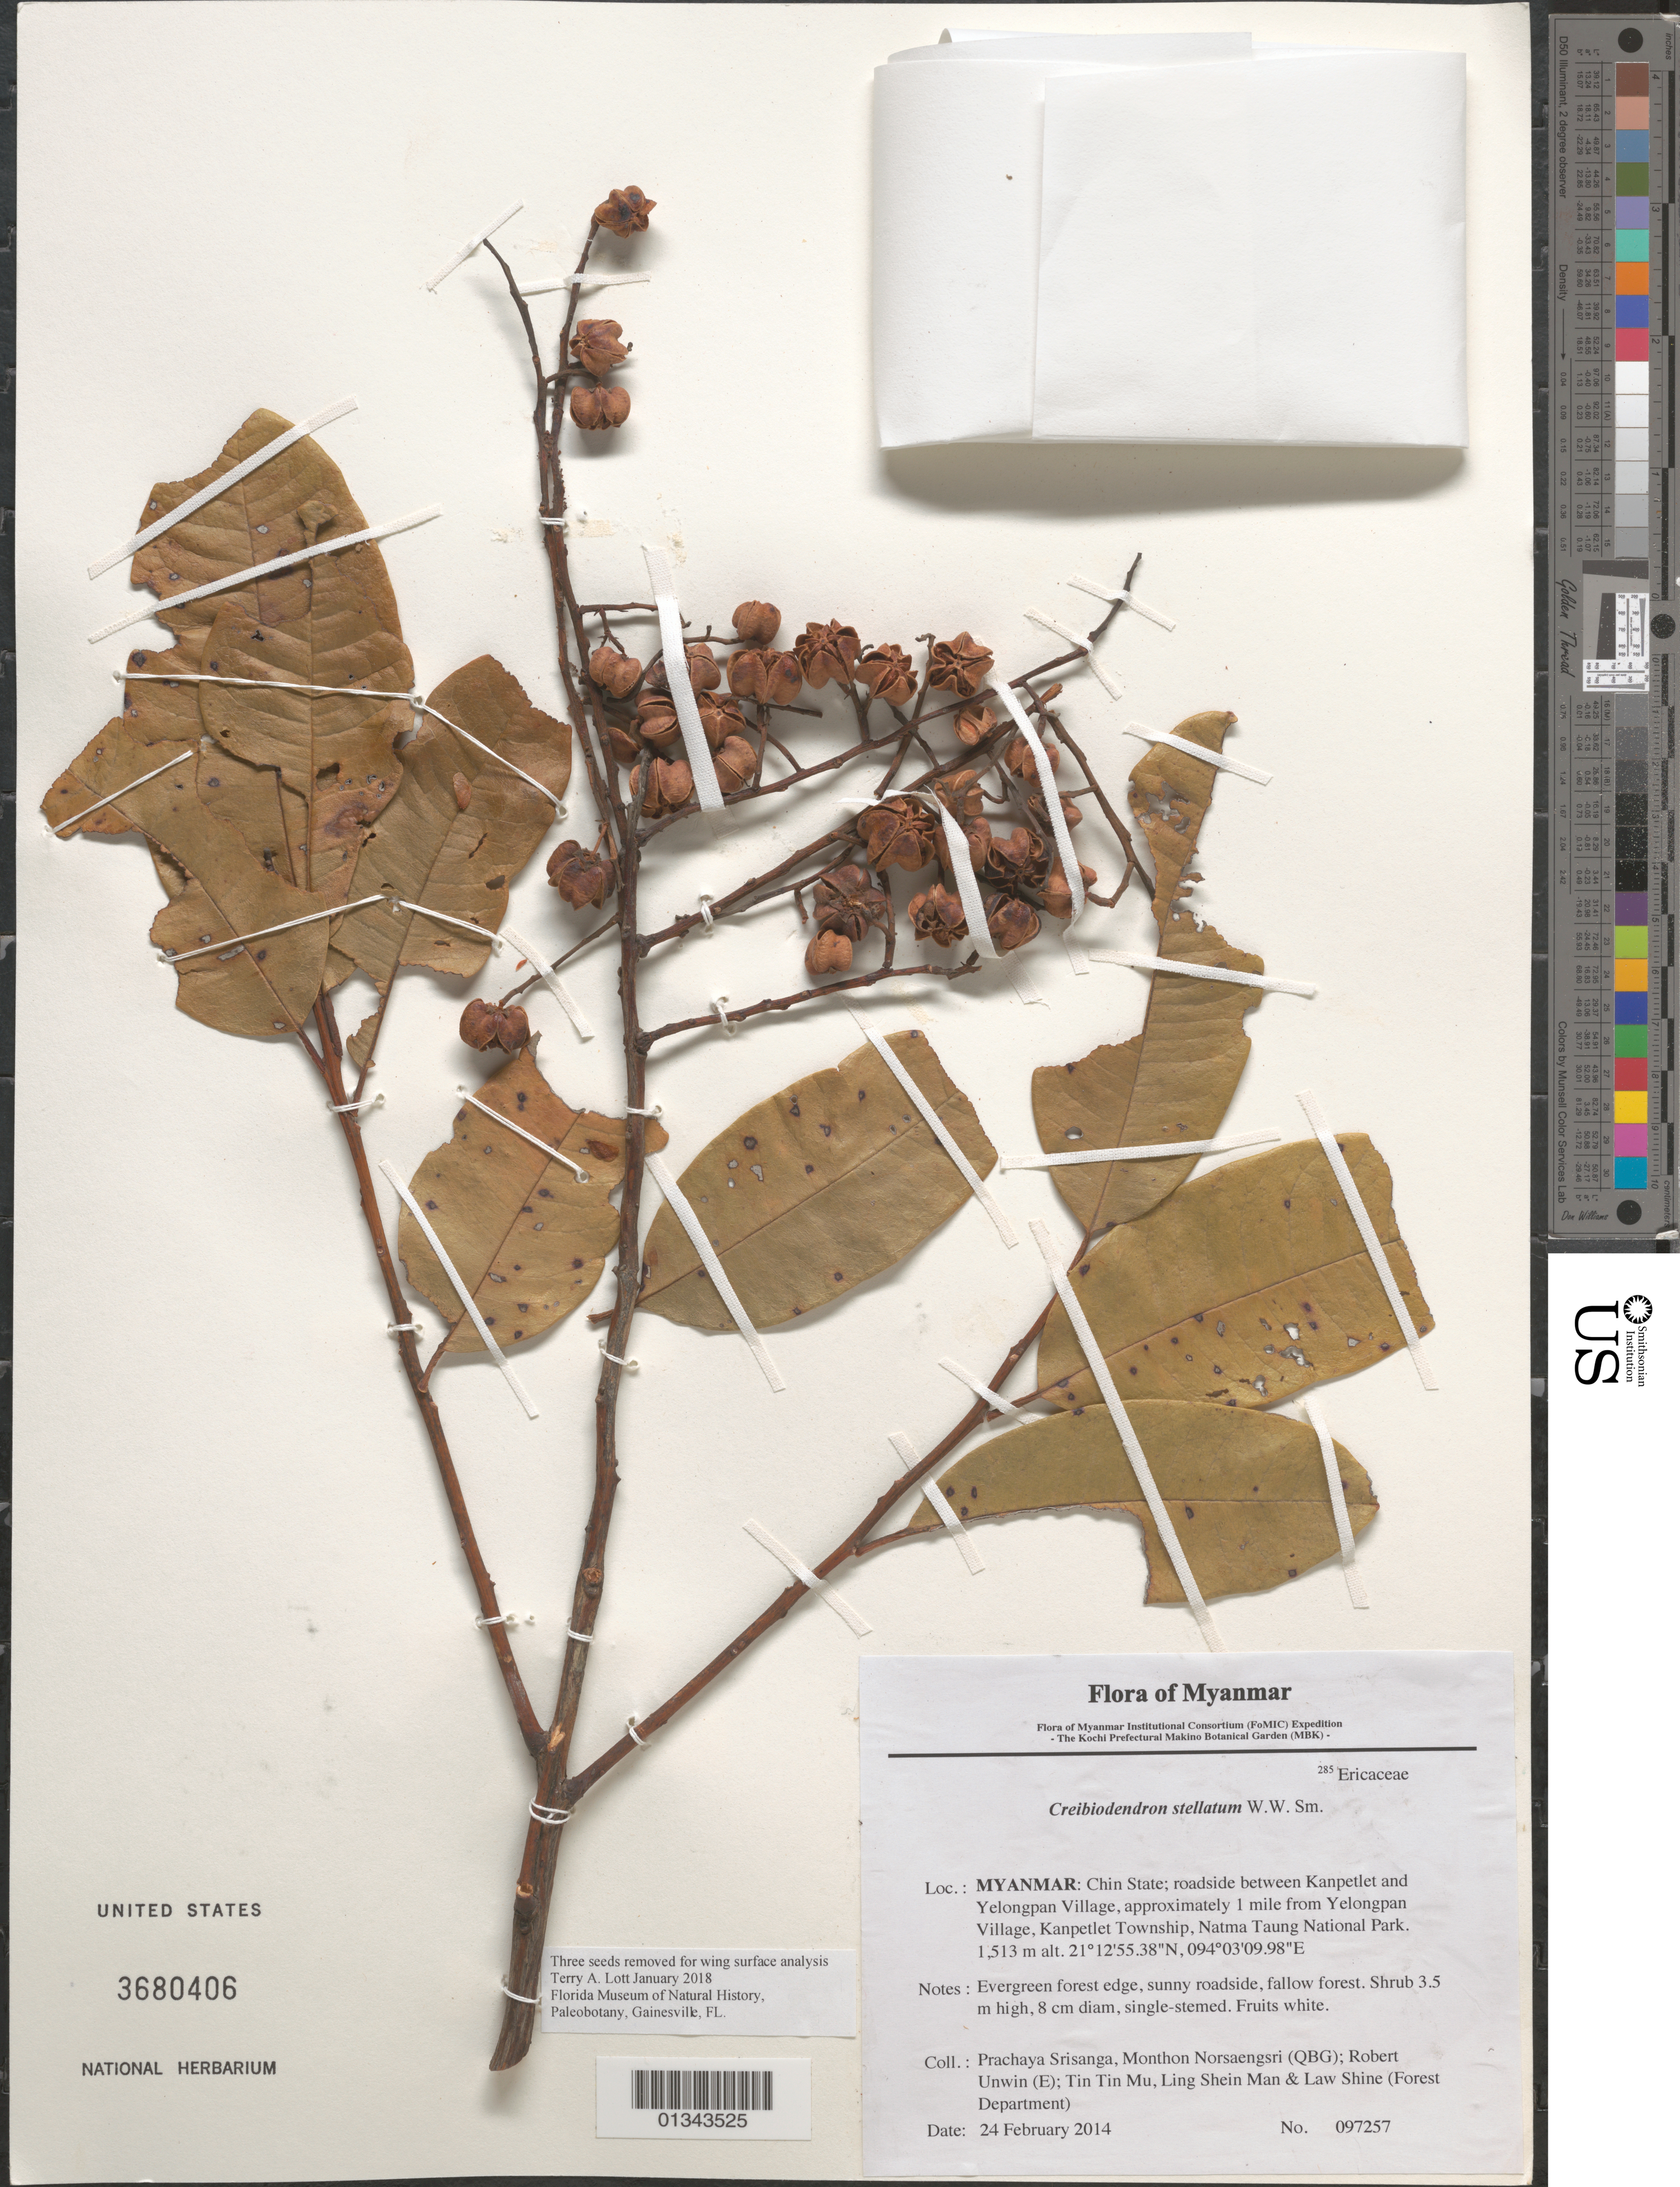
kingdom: Plantae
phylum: Tracheophyta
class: Magnoliopsida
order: Ericales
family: Ericaceae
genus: Craibiodendron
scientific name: Craibiodendron stellatum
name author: W.W. Sm.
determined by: Fujikawa, Kazumi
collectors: P. Srisanga, M. Norsaengsri, R. Unwin, Tin Tin Mu, Ling Shein Man & L. Shine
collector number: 97257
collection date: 2014-02-24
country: Myanmar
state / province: Chin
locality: Roadside between Kanpetlet and Yelongpan Village, approximately 1 mile from Yelongpan Village, Kanpetlet Township, Natma Taung National Park.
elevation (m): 1513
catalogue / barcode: US 3680406